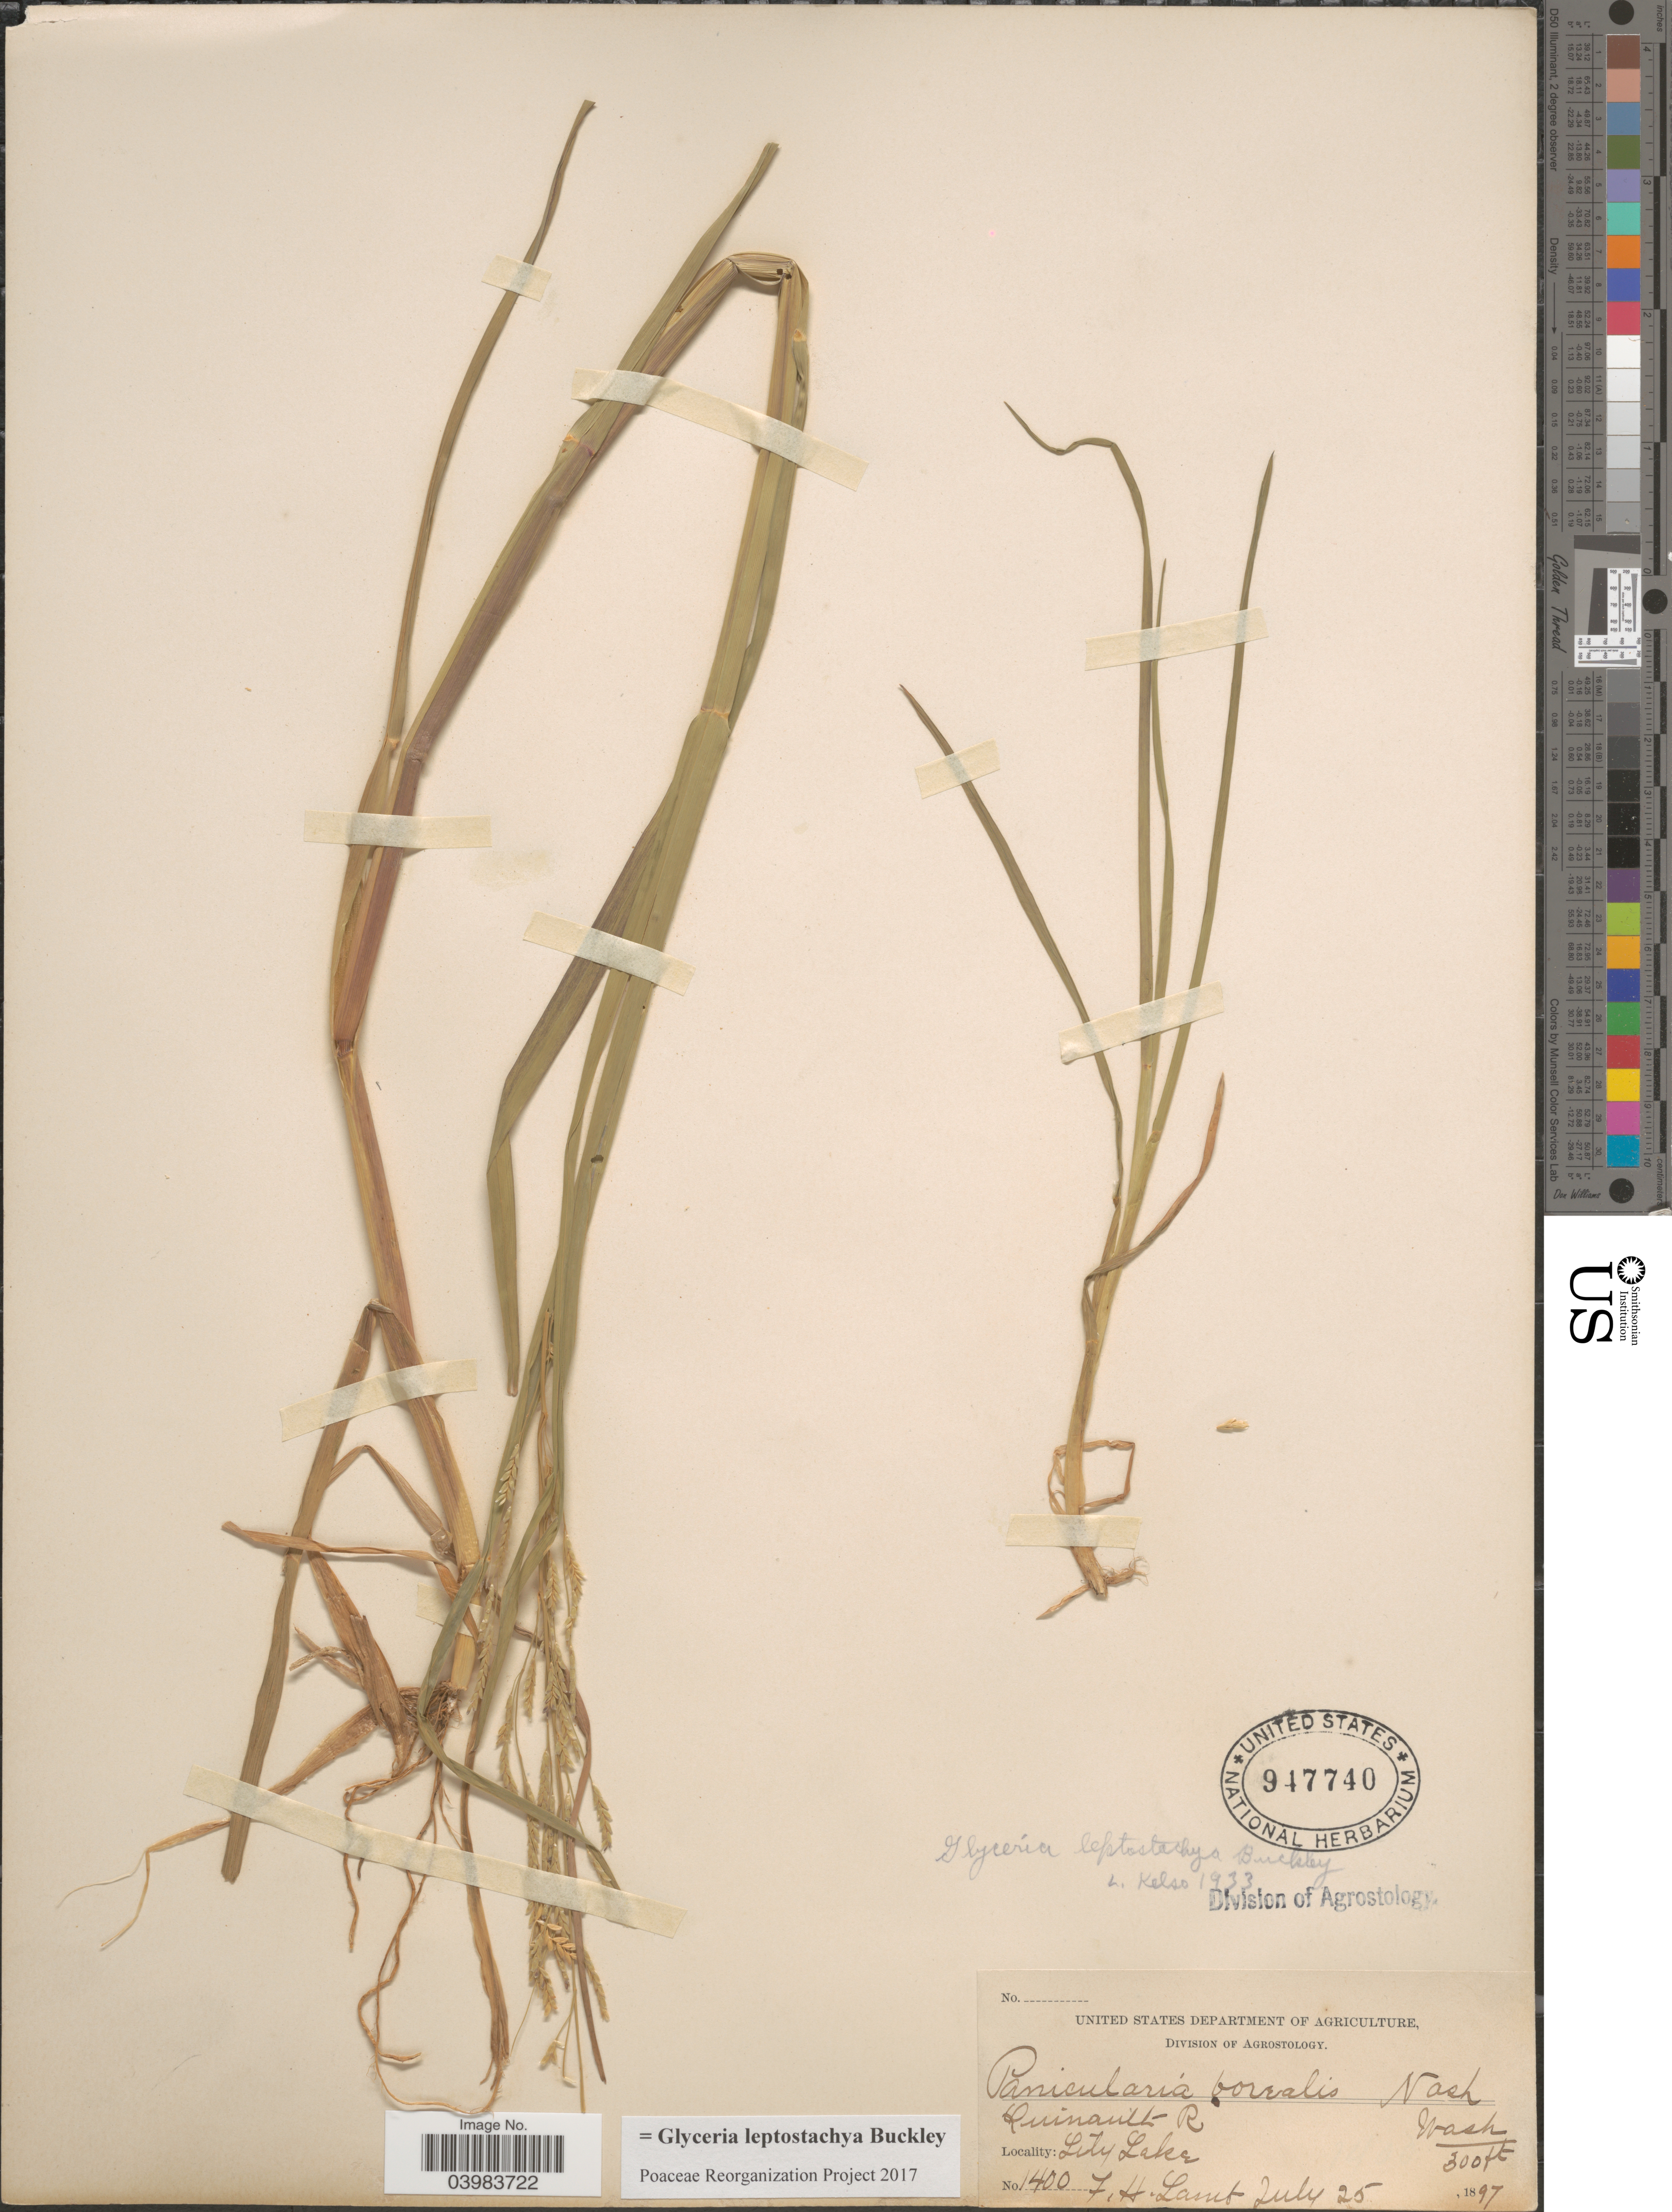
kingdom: Plantae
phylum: Tracheophyta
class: Liliopsida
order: Poales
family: Poaceae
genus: Glyceria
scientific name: Glyceria leptostachya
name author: Buckley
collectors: F. Lasut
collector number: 1400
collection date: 1897-07-25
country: United States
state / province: Washington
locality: Quinault R. Lily Lake.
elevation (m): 91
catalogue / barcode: US 947740